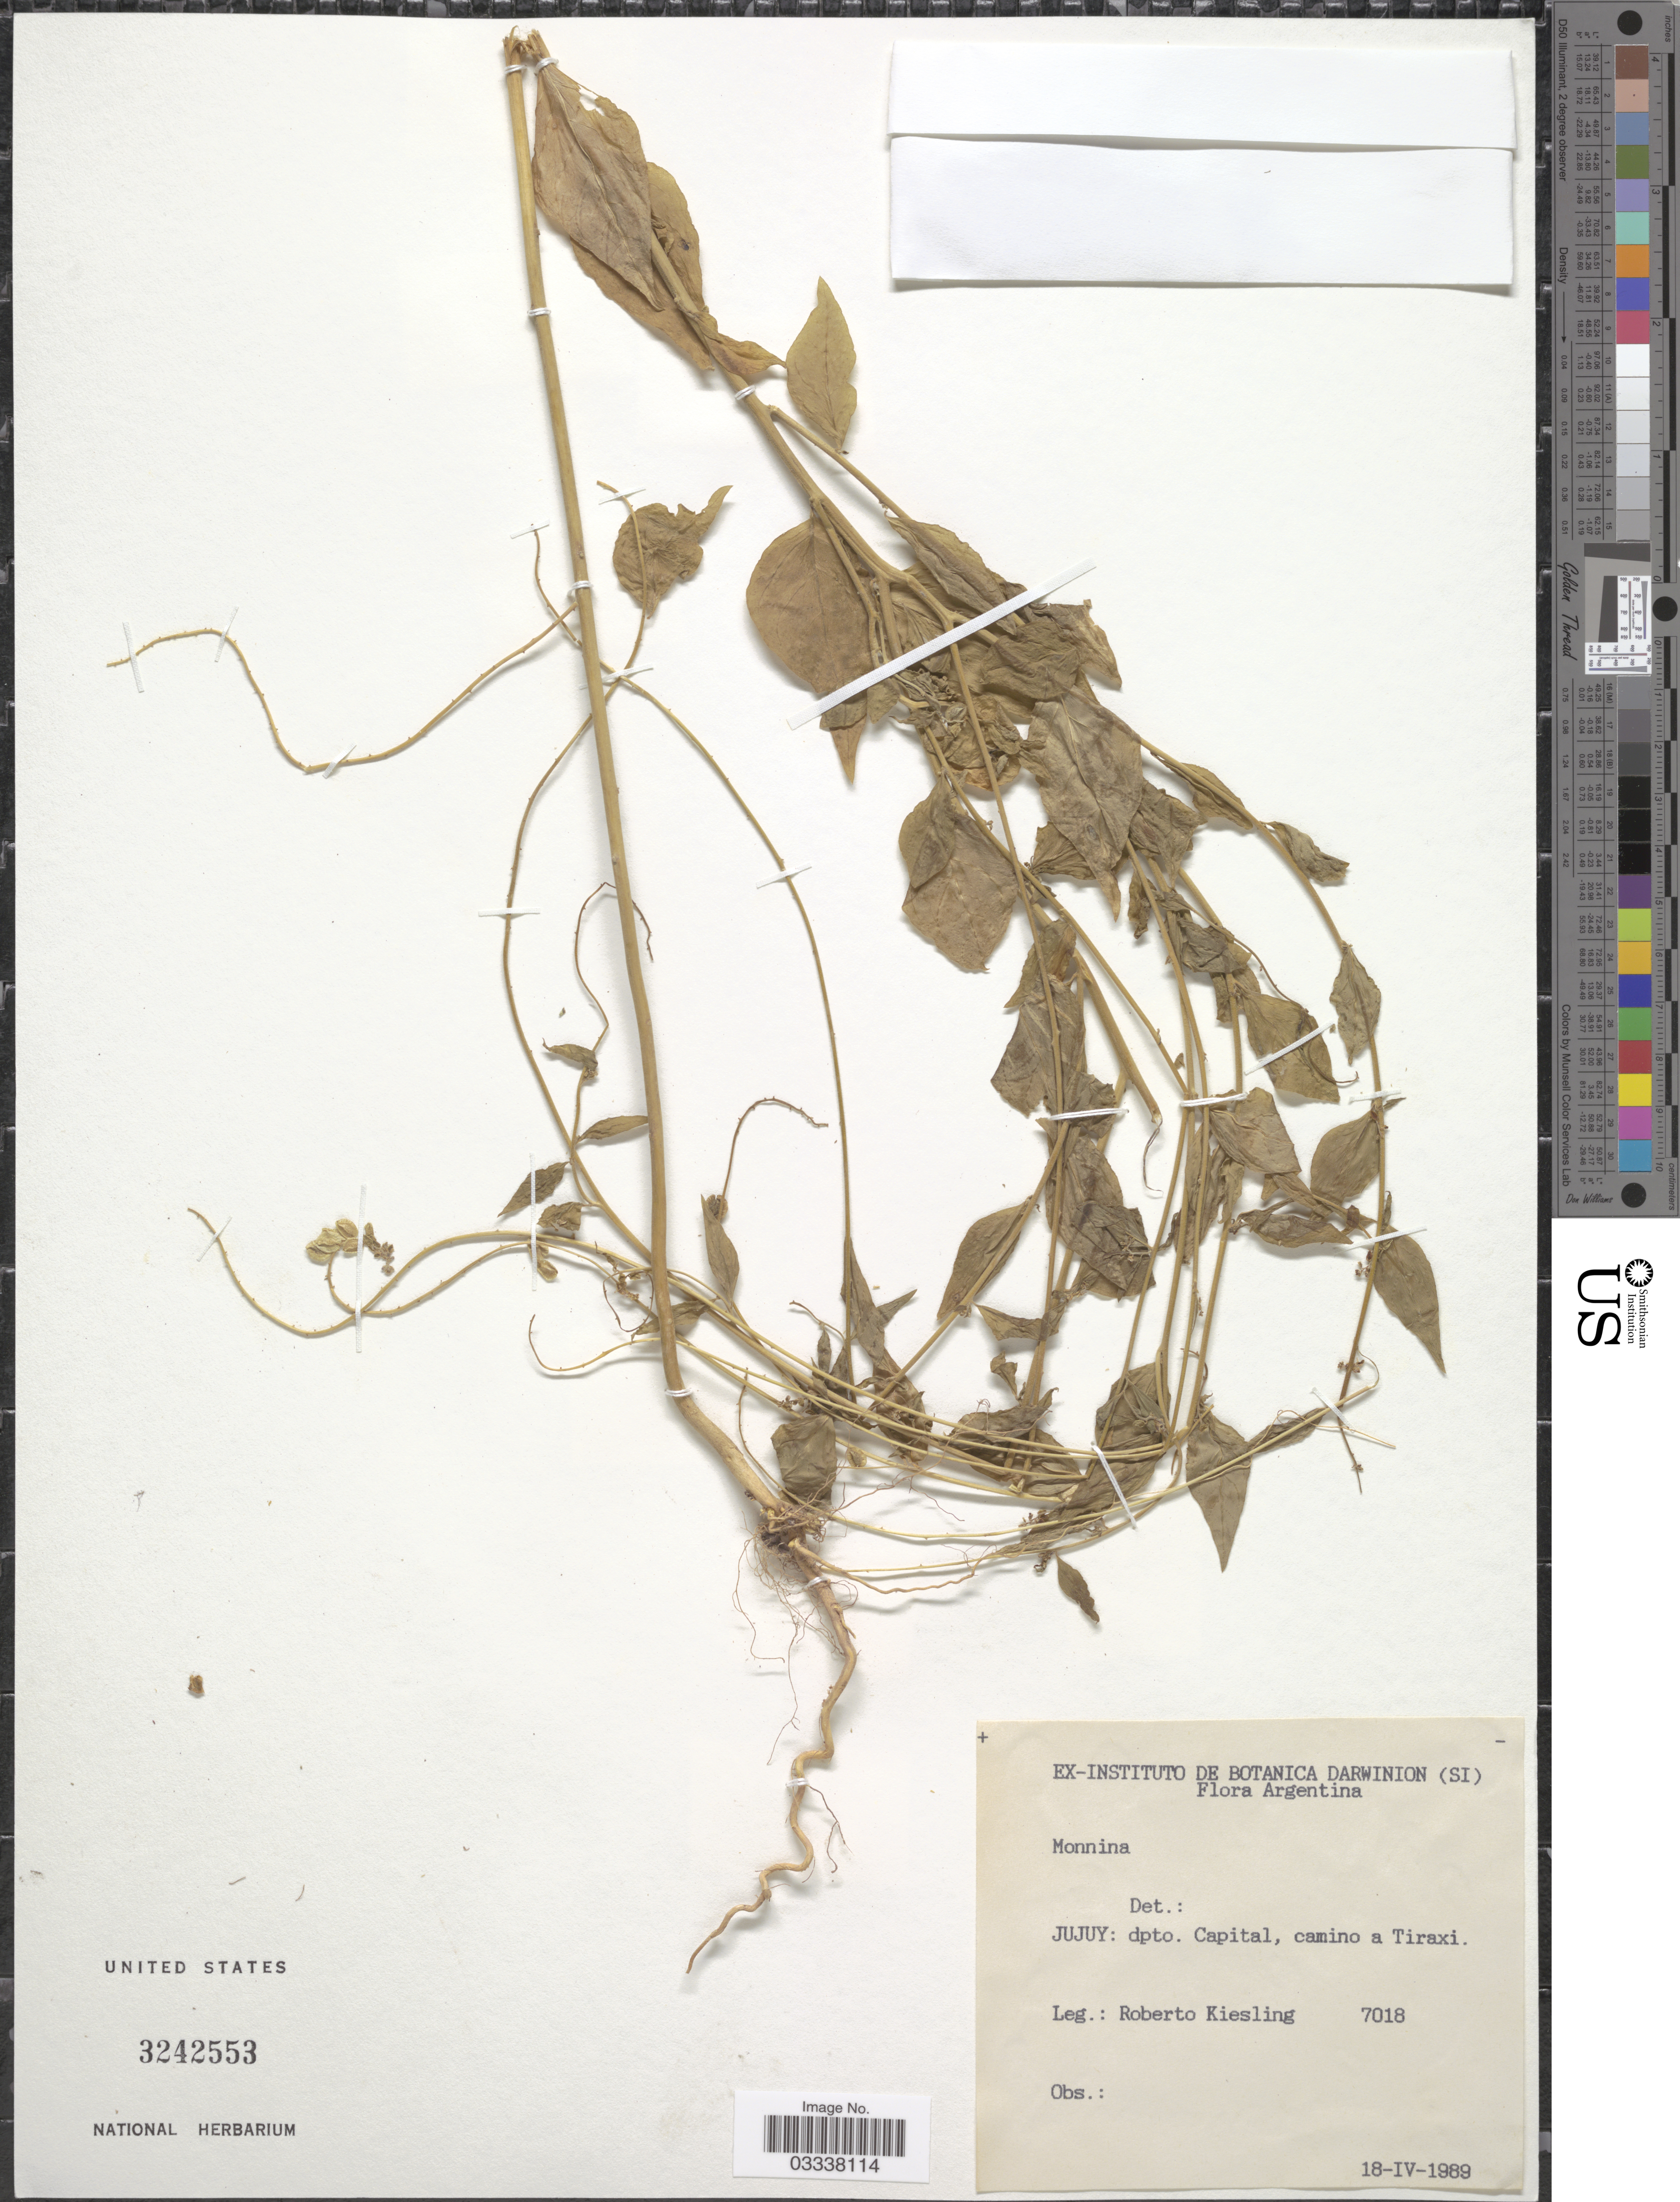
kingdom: Plantae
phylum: Tracheophyta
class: Magnoliopsida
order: Fabales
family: Polygalaceae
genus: Monnina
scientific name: Monnina sp.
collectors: R. Kiesling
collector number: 7018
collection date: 1989-04-18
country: Argentina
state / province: Jujuy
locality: Dpto. Capital, camino a Tiraxi.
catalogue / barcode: US 3242553